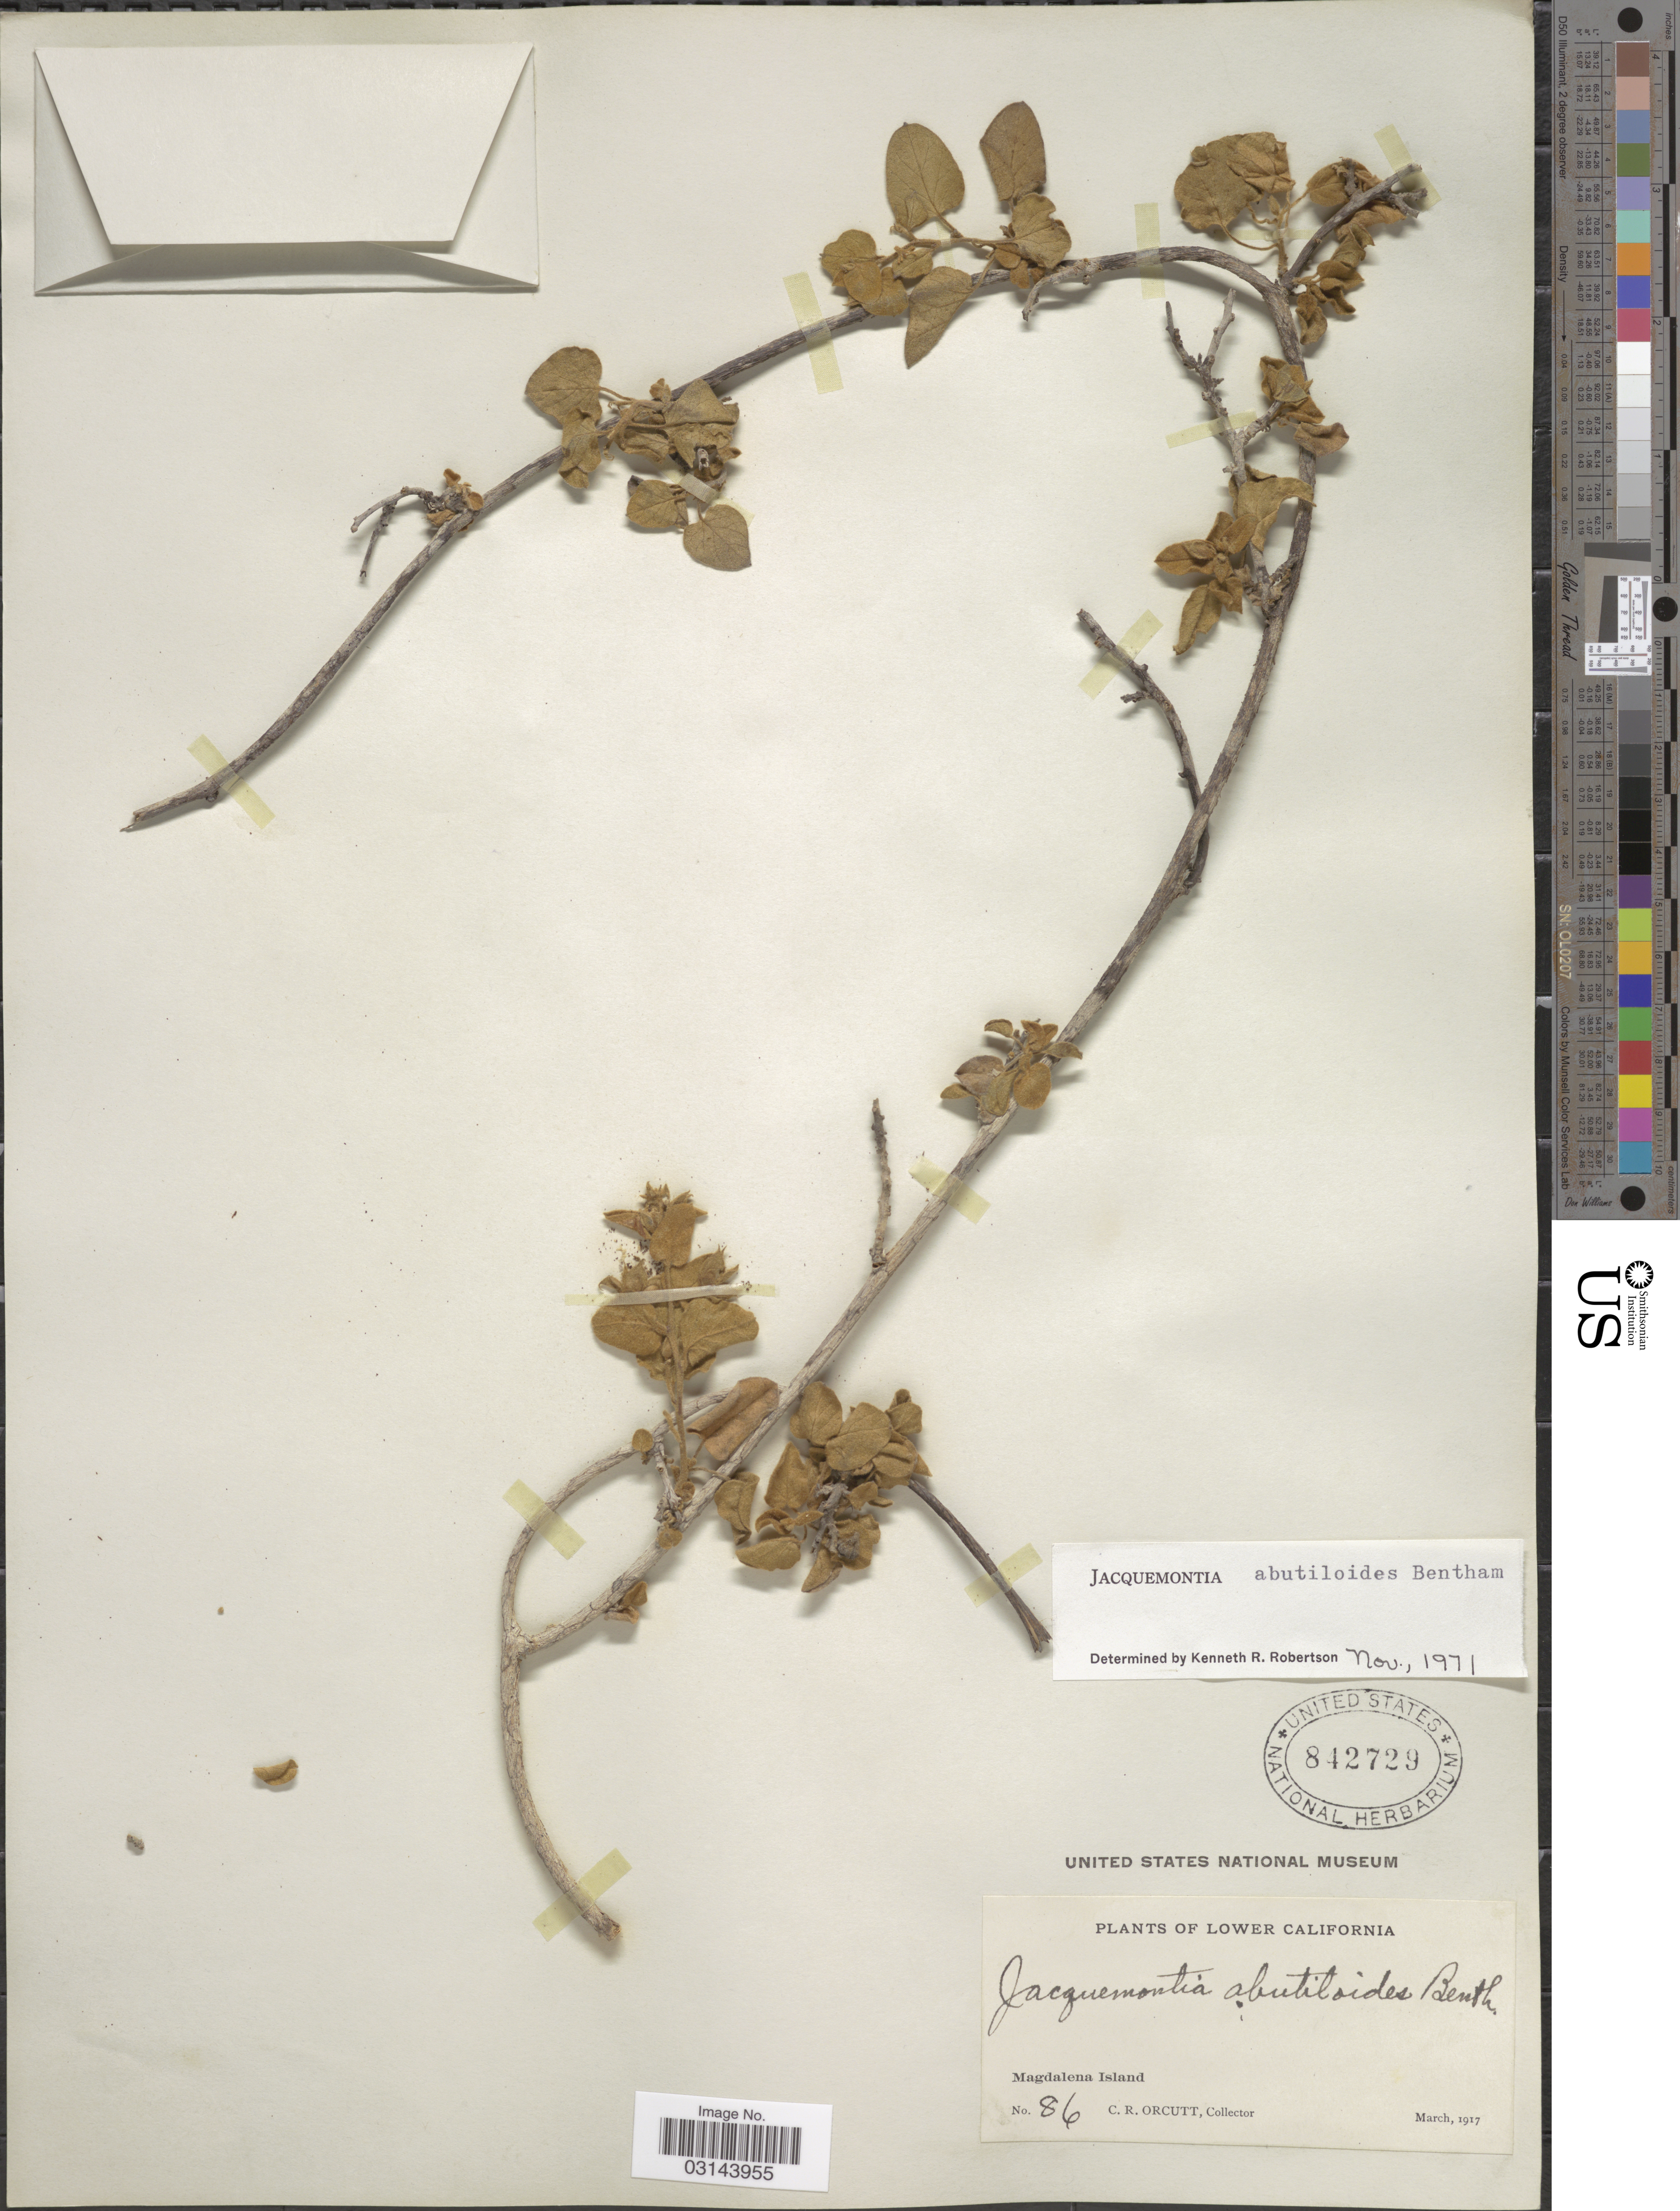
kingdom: Plantae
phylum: Tracheophyta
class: Magnoliopsida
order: Solanales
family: Convolvulaceae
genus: Jacquemontia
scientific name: Jacquemontia abutiloides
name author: Benth.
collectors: C. R. Orcutt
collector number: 86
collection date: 1917-03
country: Mexico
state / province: Baja California Sur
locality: Lower California. Magdalena Island.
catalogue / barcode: US 842729